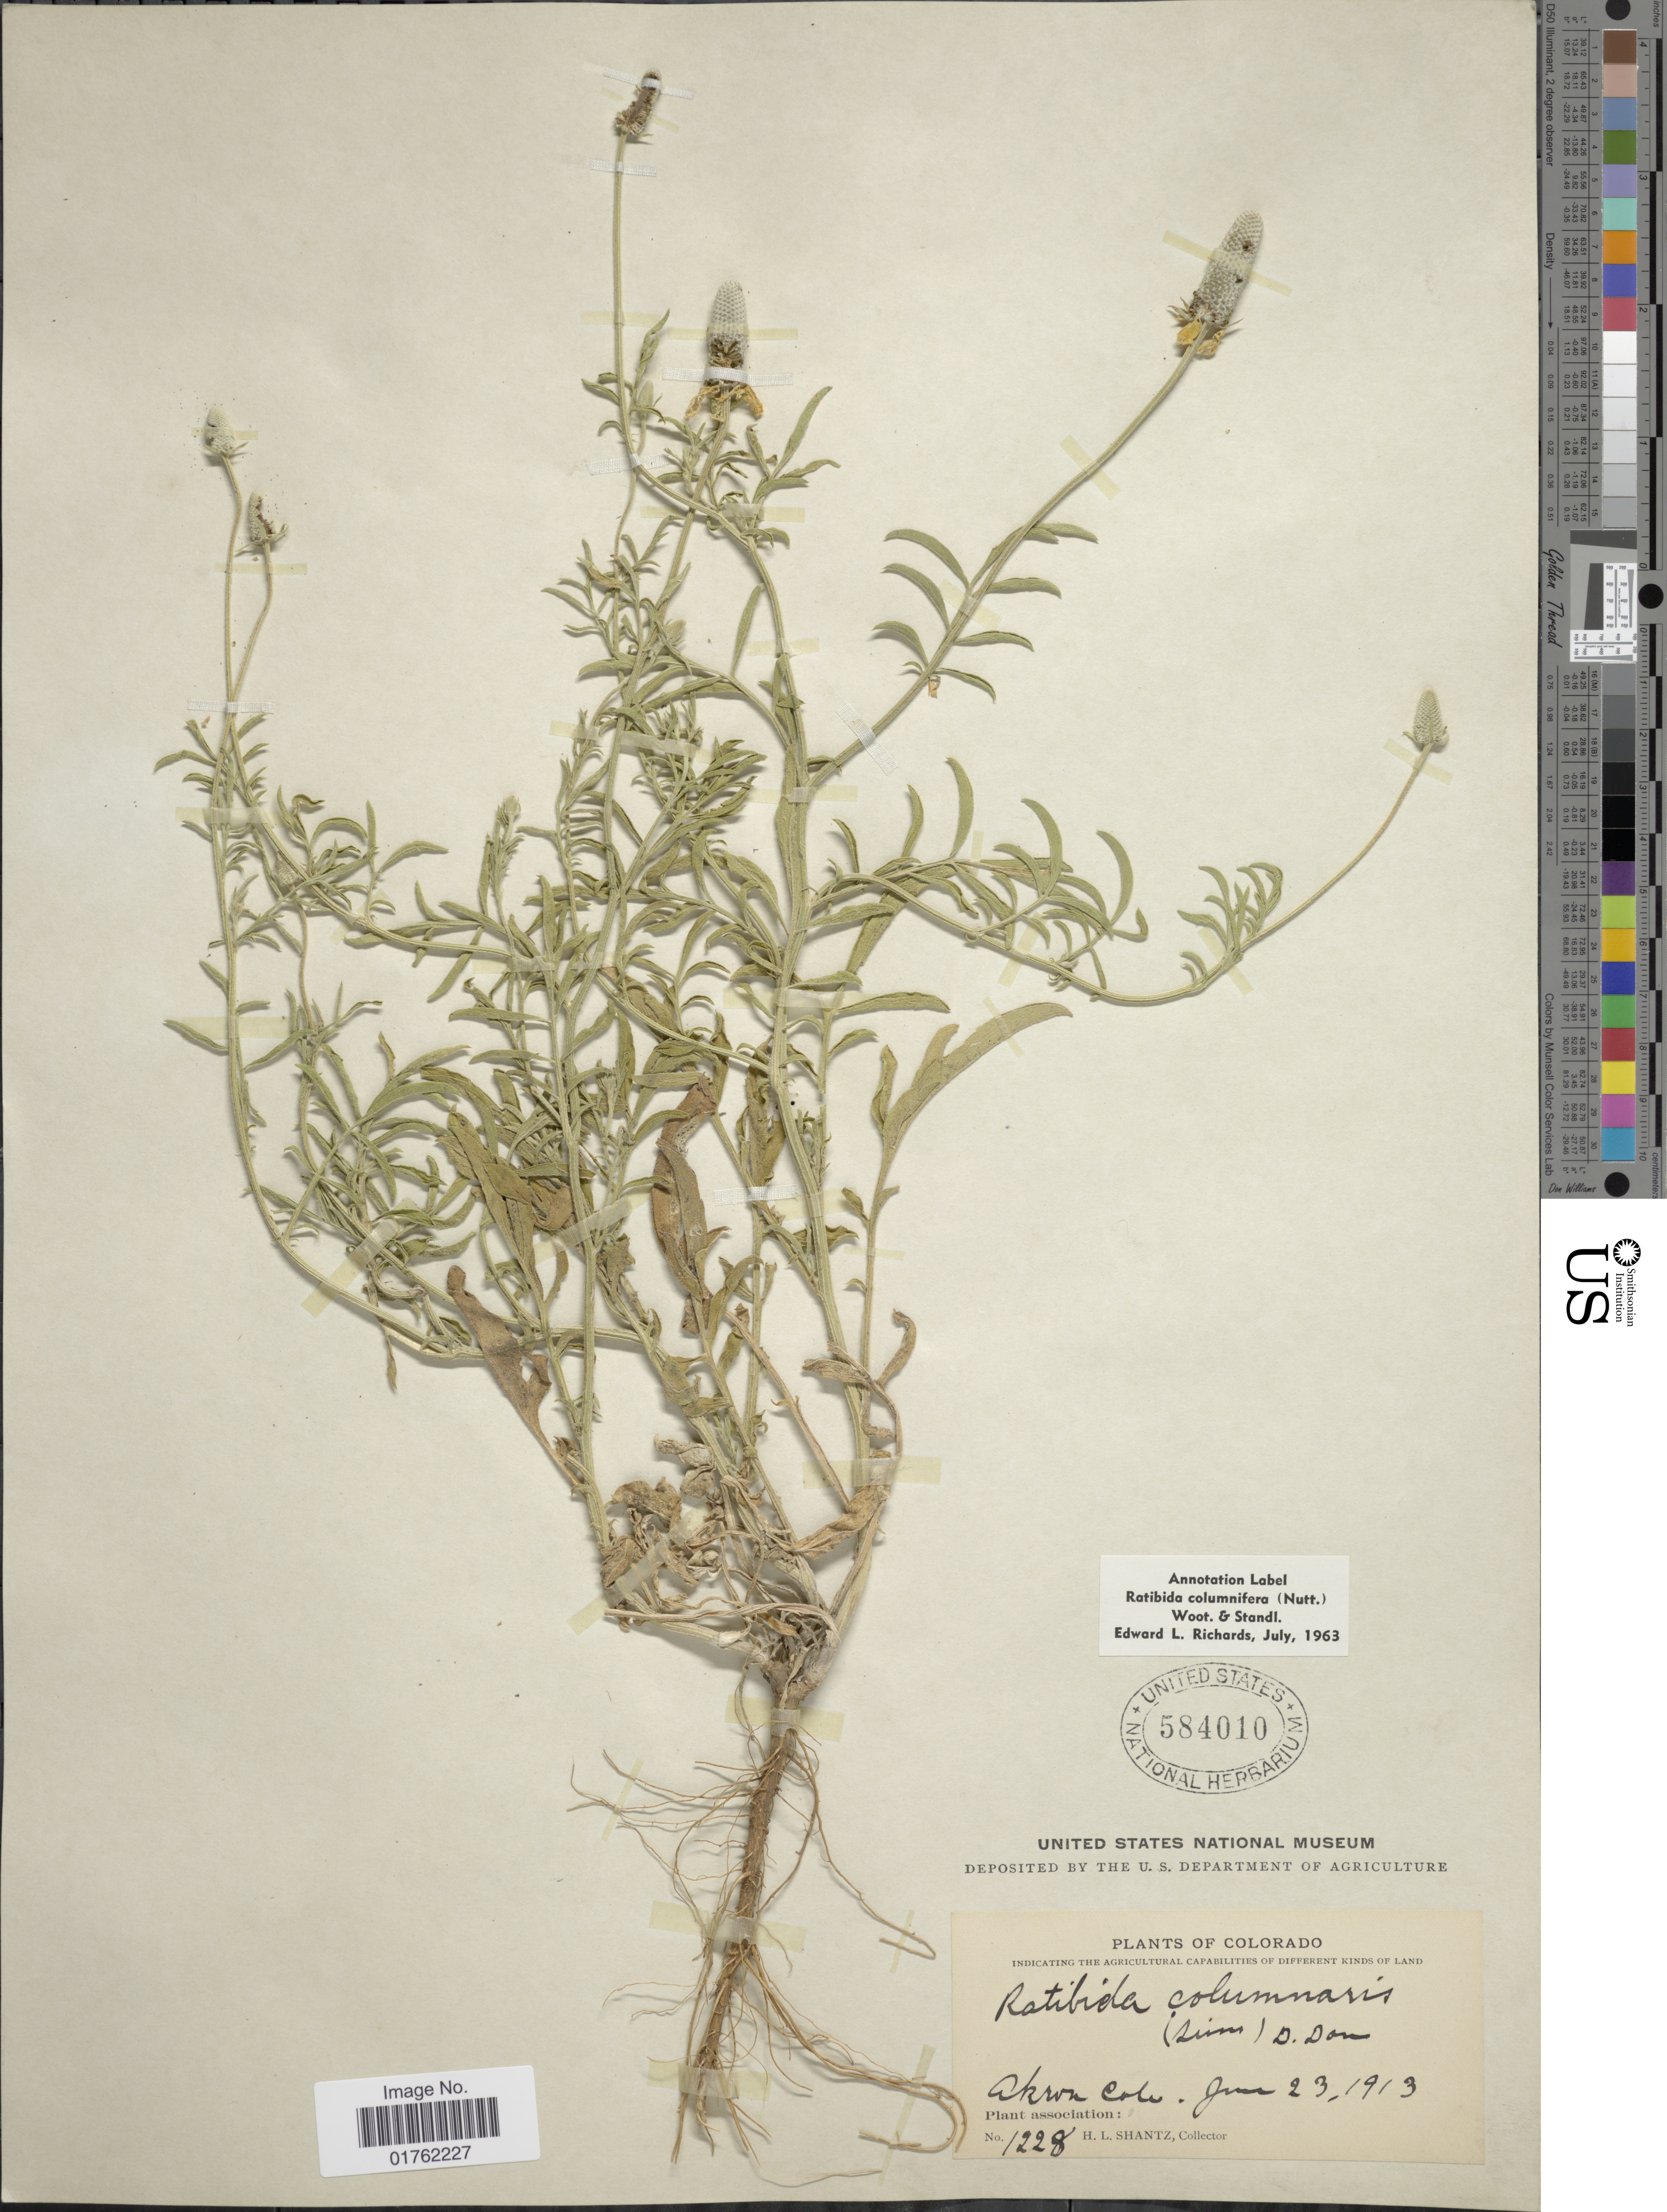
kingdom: Plantae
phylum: Tracheophyta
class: Magnoliopsida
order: Asterales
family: Asteraceae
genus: Ratibida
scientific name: Ratibida columnaris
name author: (Pursh) D. Don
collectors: H. Shantz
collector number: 1228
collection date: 1913-06-23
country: United States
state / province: Colorado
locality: Akron Colo.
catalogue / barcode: US 584010